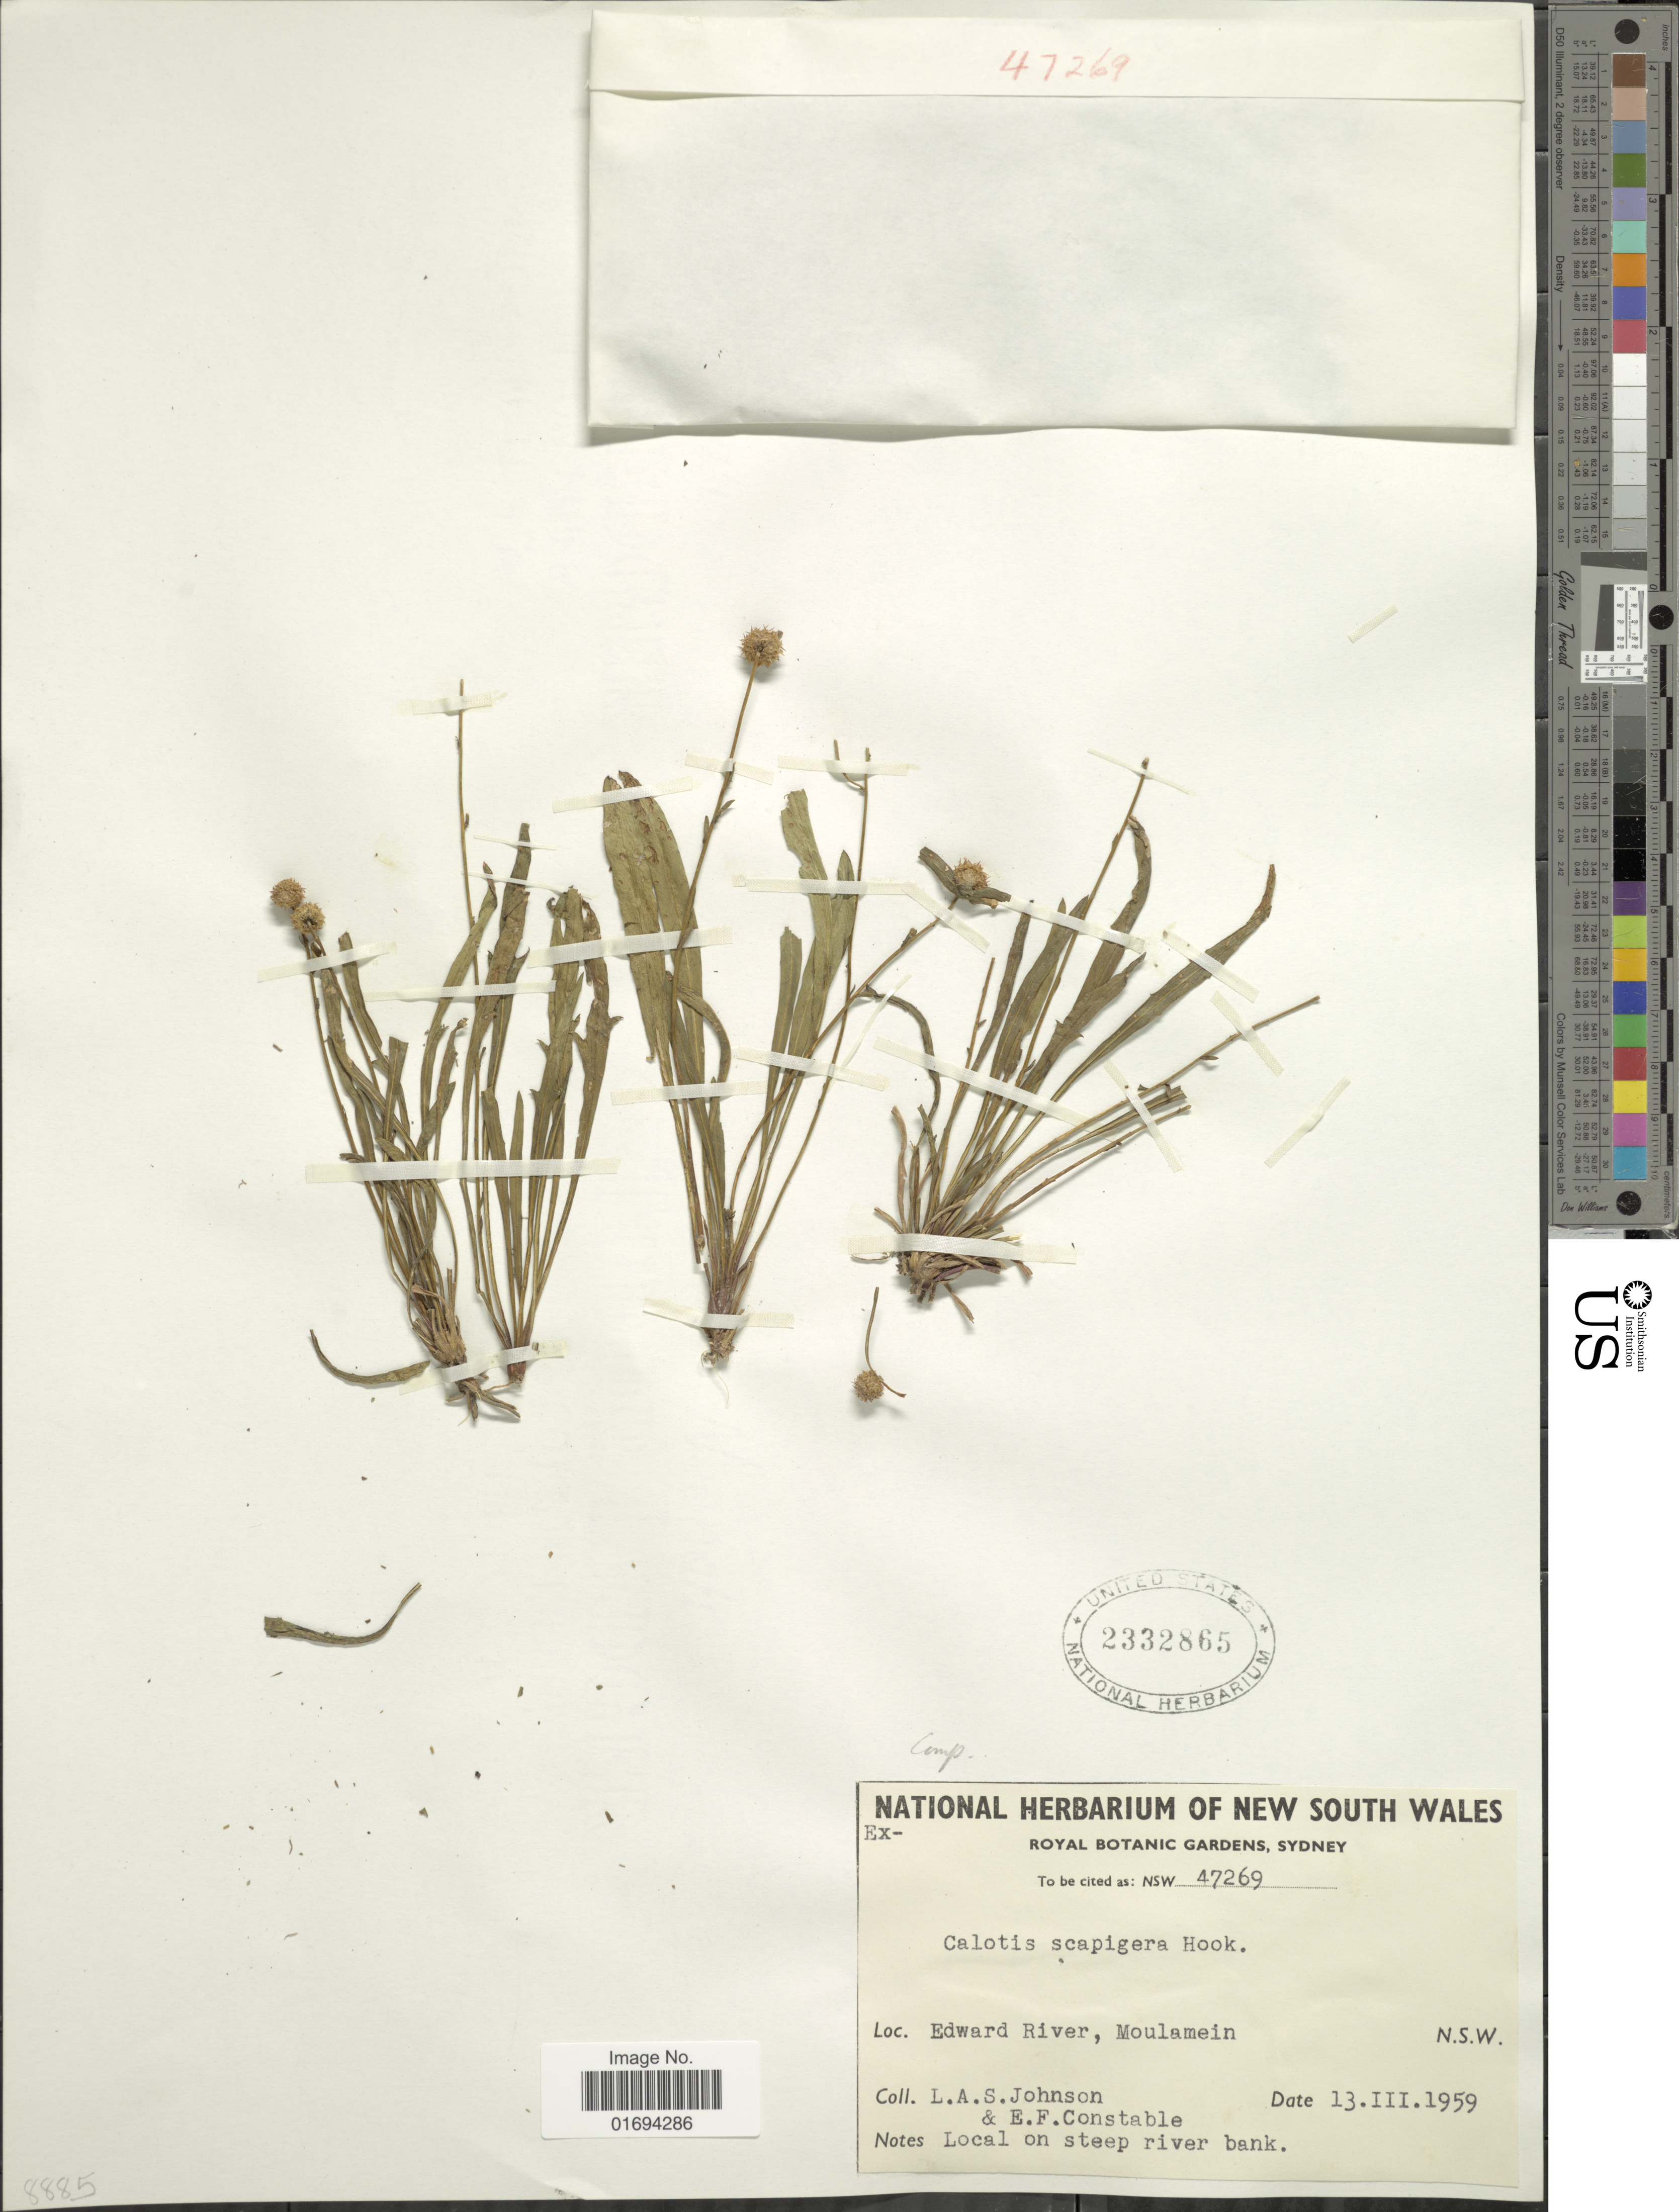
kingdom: Plantae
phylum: Tracheophyta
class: Magnoliopsida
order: Asterales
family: Asteraceae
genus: Calotis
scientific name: Calotis scapigera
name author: Hook.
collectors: L. Johnson & E. F. Constable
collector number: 47269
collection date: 1959-03-13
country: Australia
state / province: New South Wales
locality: Edward River Moulamein, N. S. W.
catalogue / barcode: US 2332865